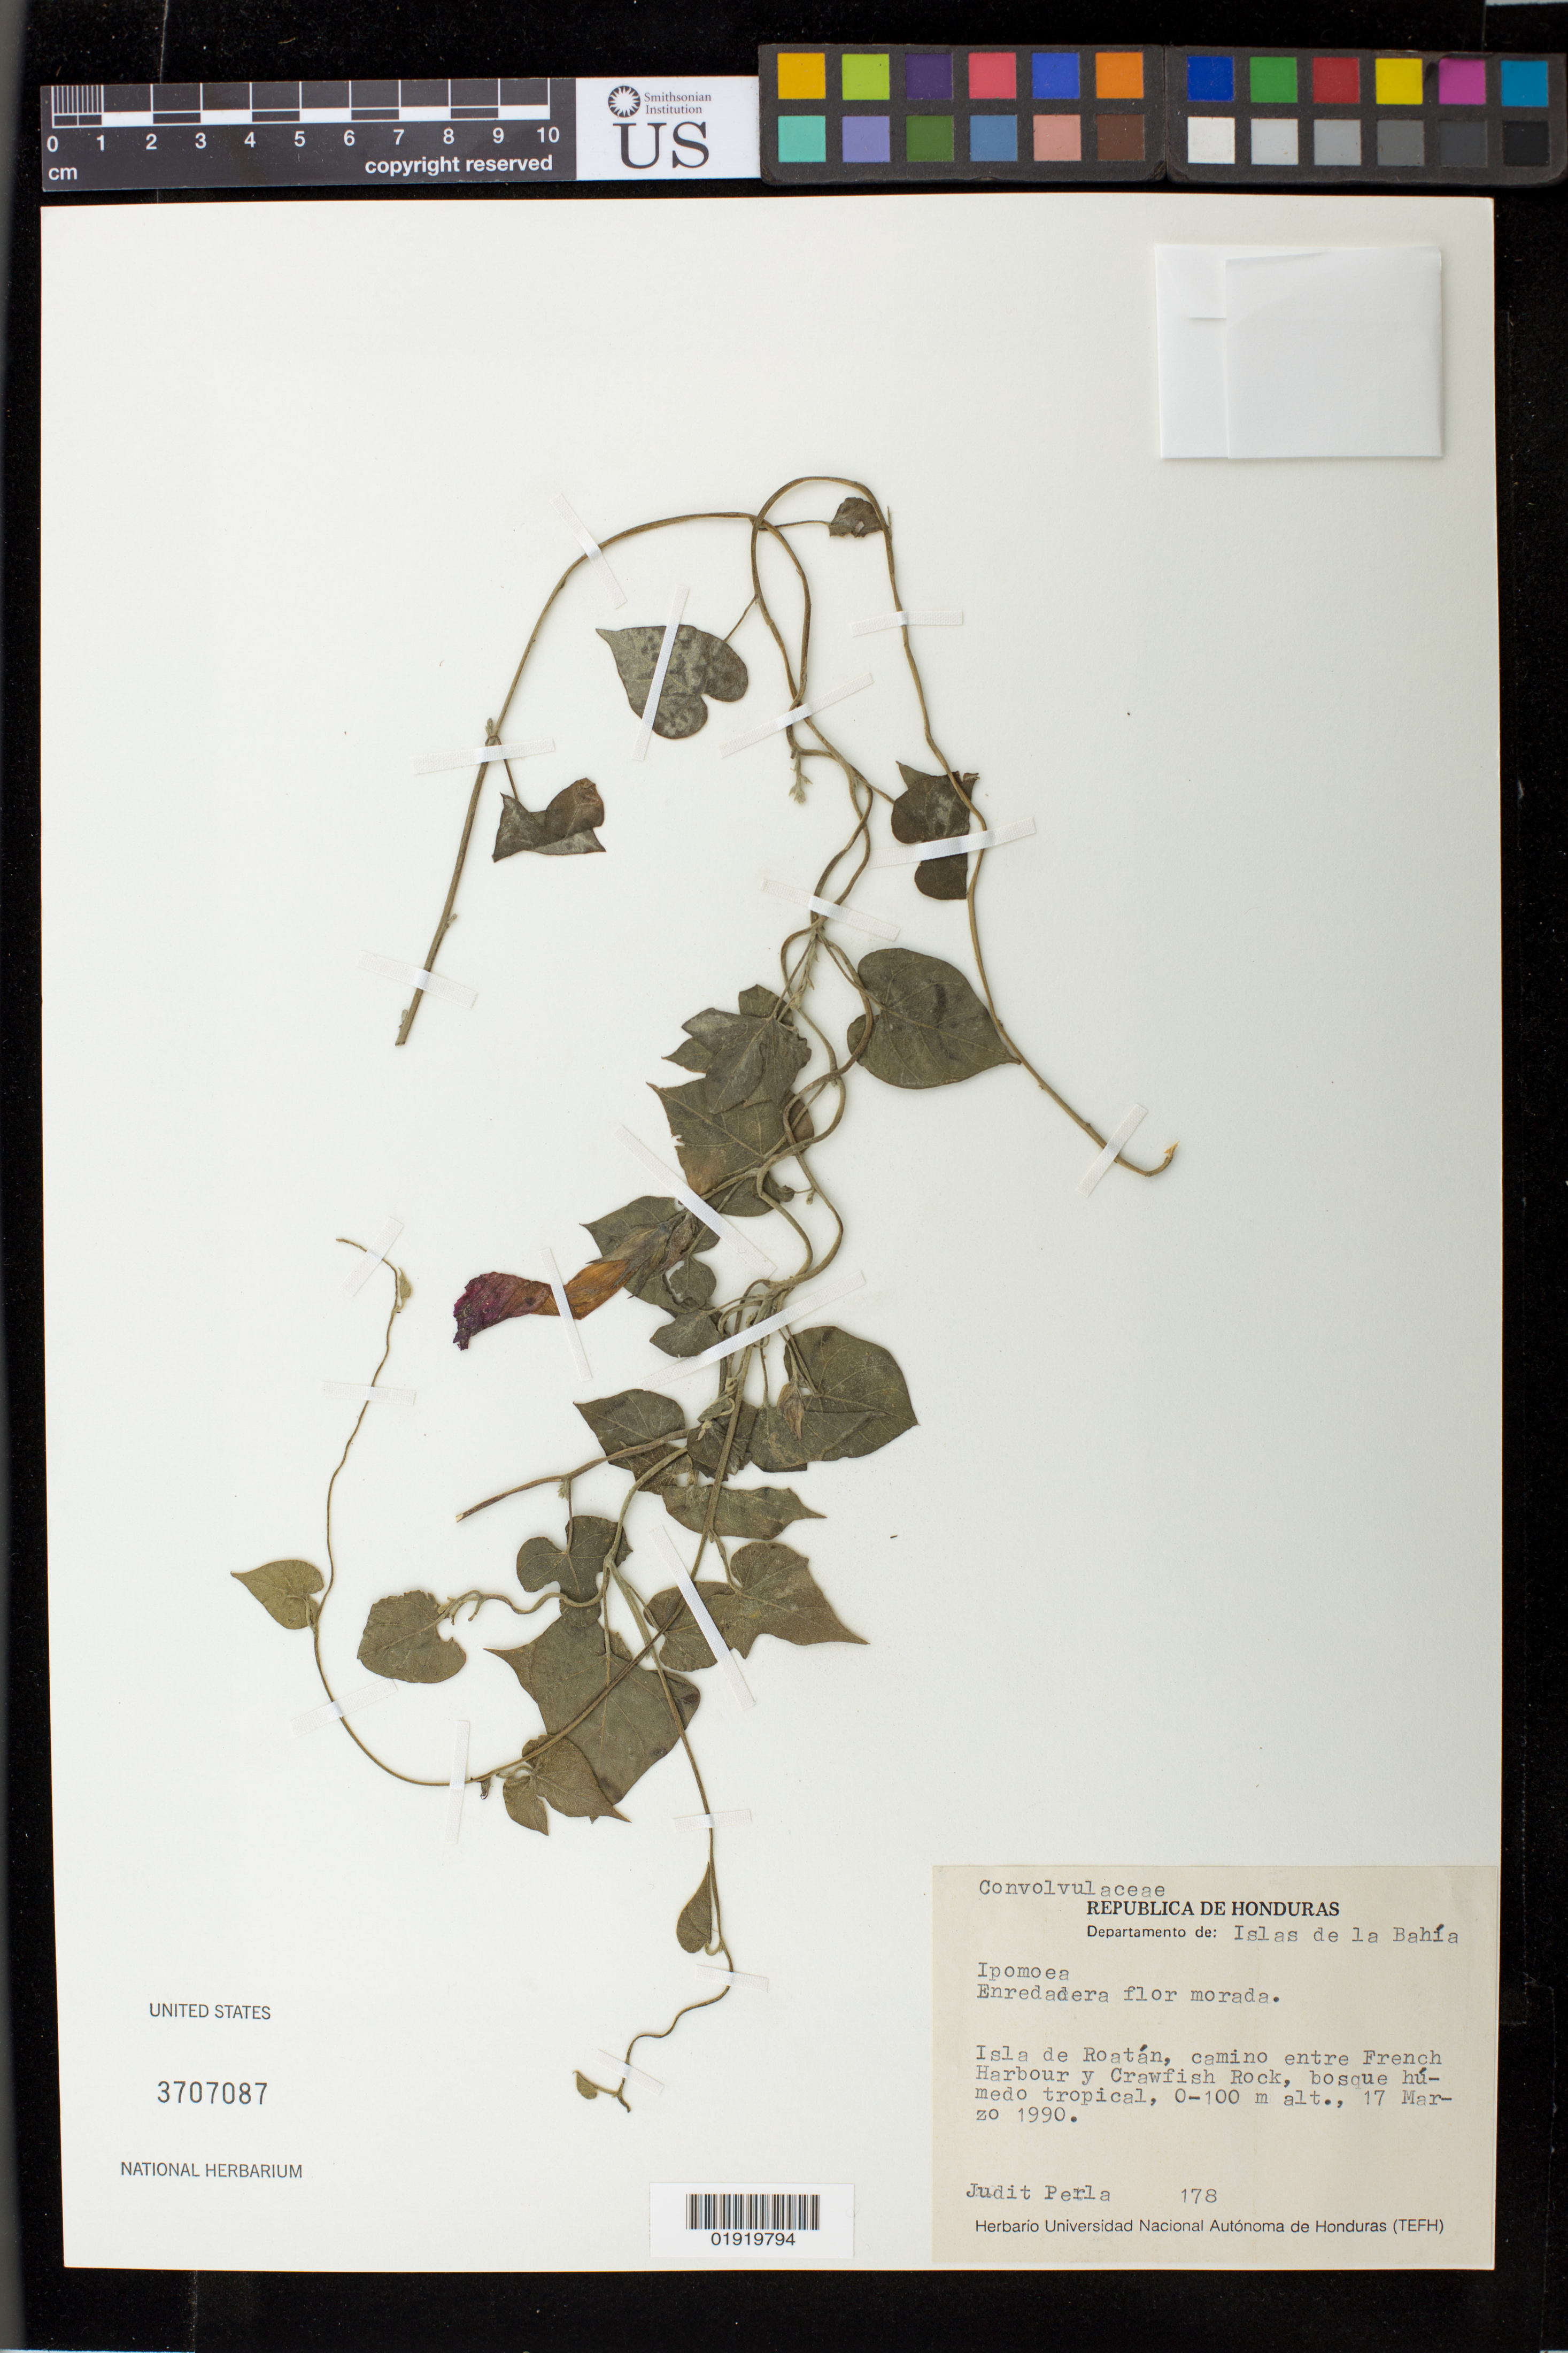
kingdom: Plantae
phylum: Tracheophyta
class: Magnoliopsida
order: Solanales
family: Convolvulaceae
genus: Ipomoea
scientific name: Ipomoea sp.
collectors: J. Perla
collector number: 178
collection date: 1990-03-17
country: Honduras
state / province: Islas de la Bahía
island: Roatan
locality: Departamento de Islas de la Bahía. Isla de Roatán, camino entre French Harbour y Crawfish Rock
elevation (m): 0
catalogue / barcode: US 3707087